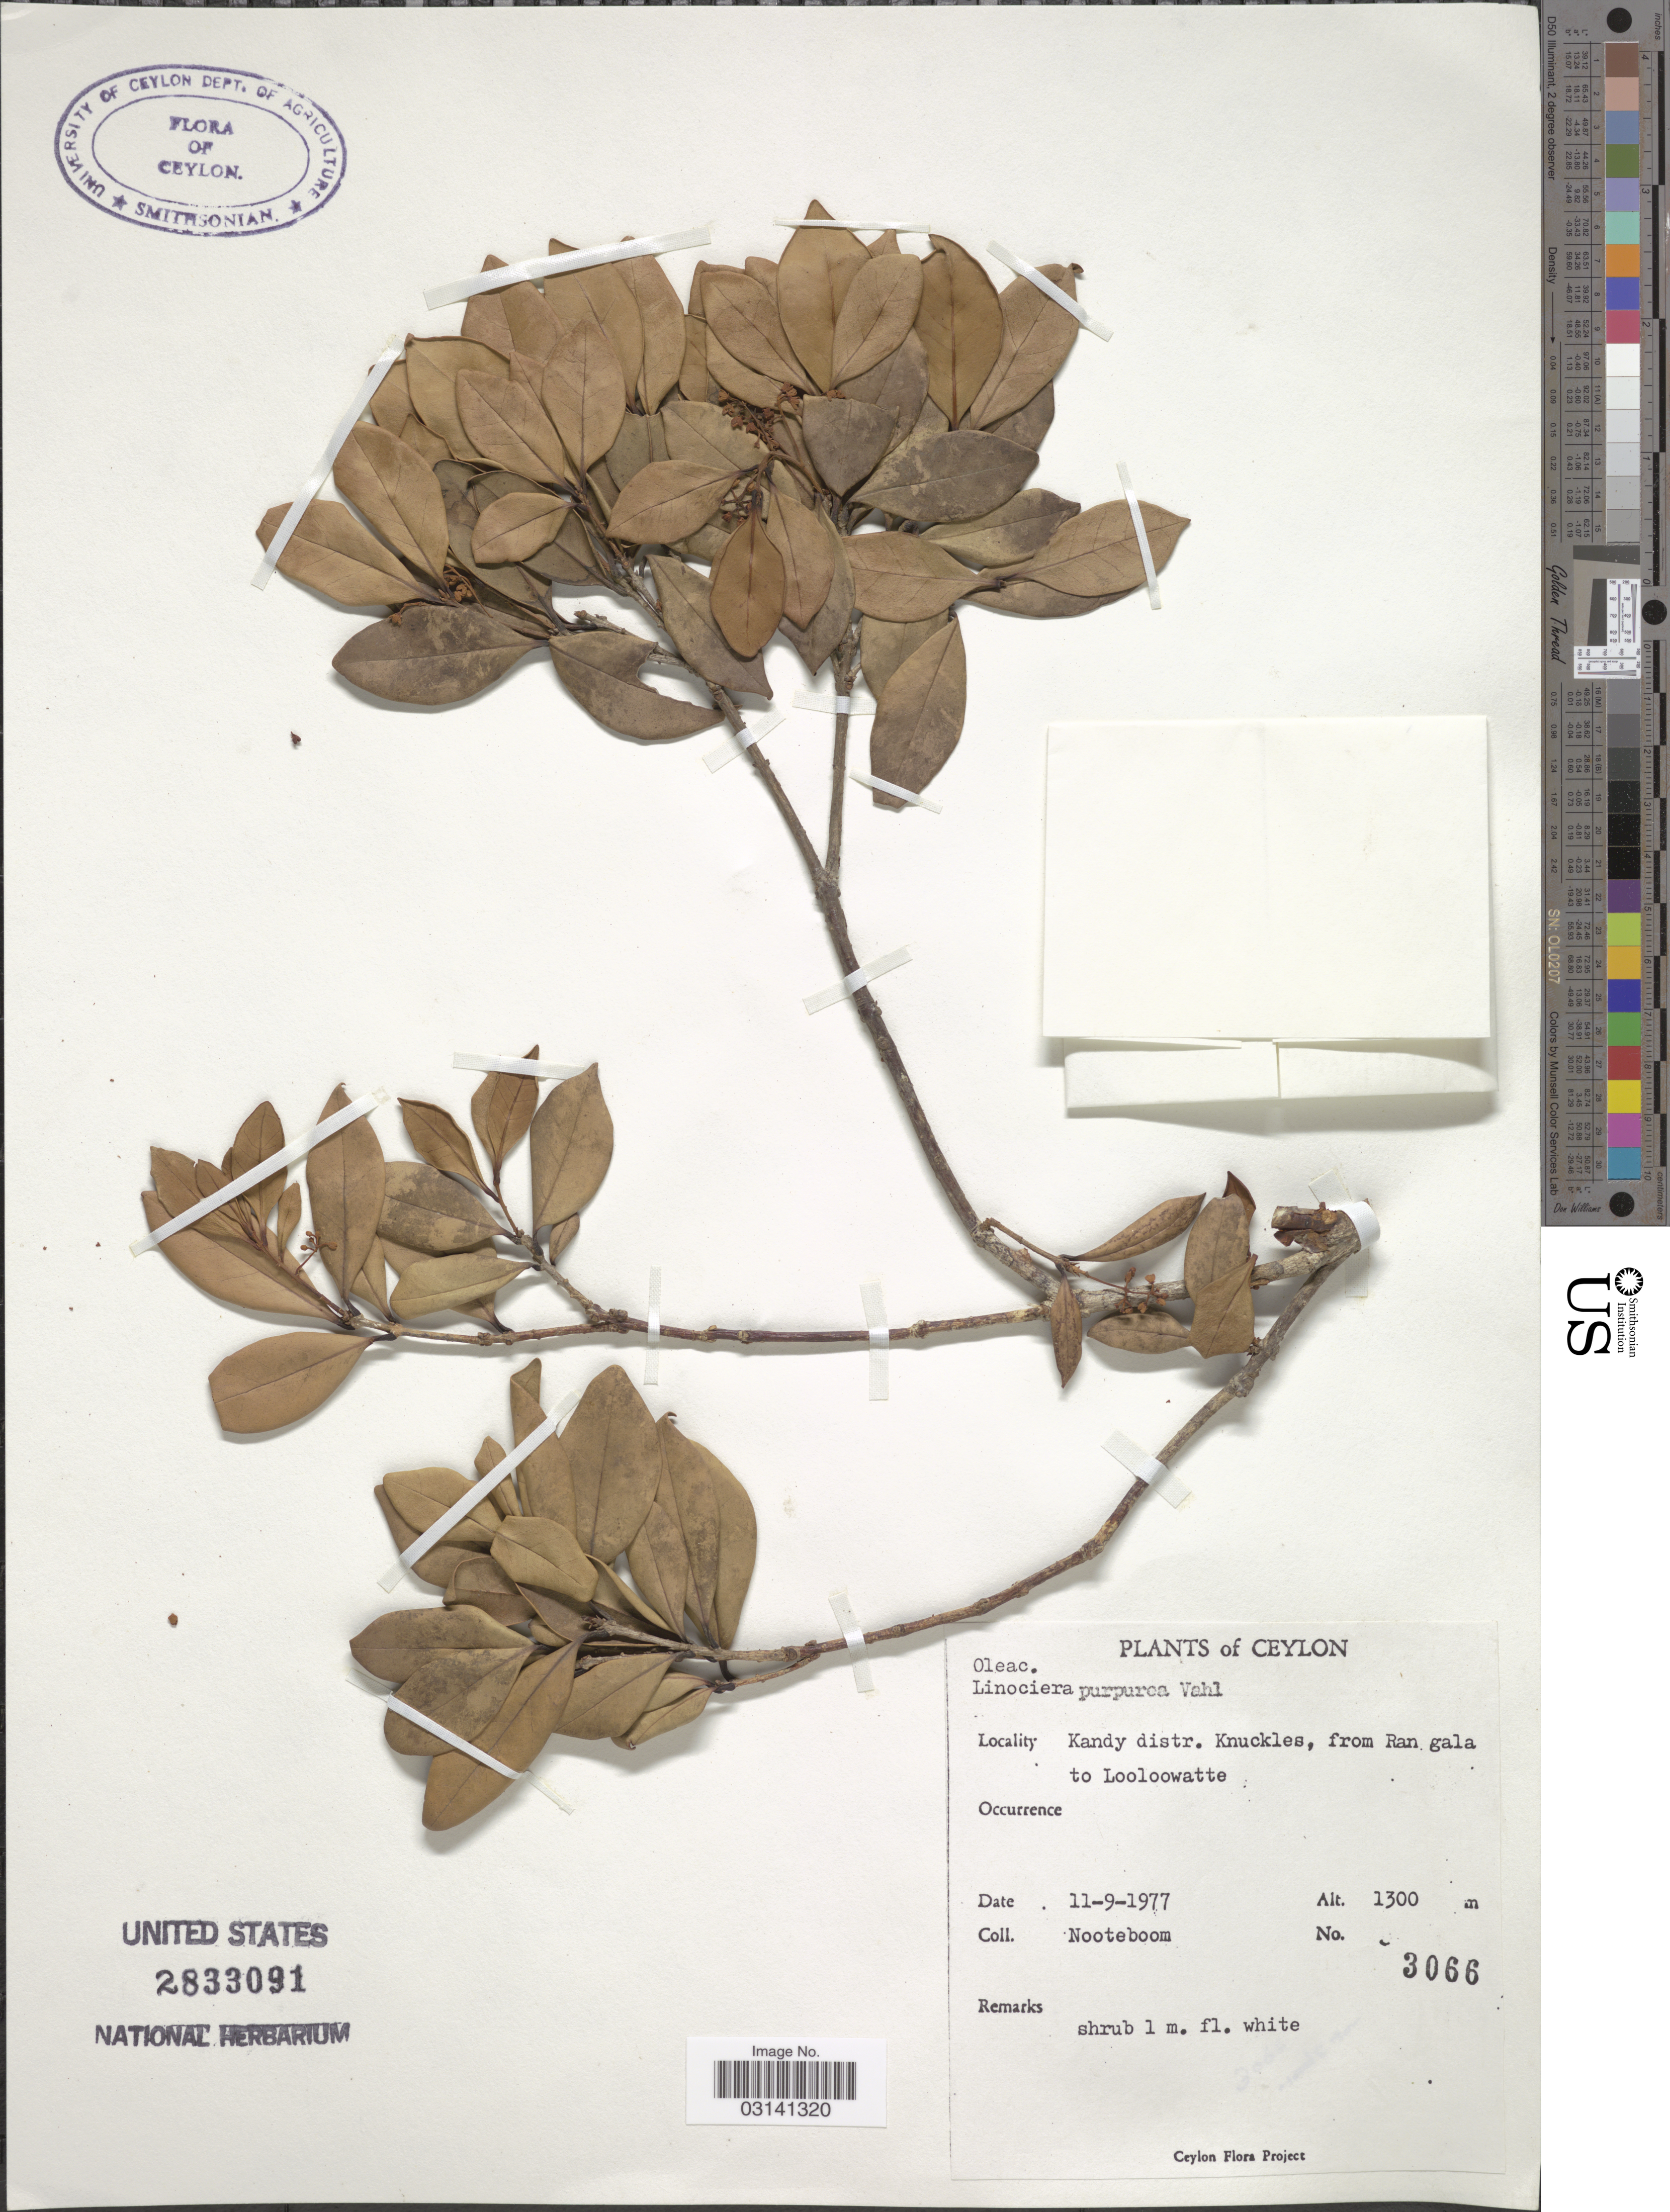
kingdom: Plantae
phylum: Tracheophyta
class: Magnoliopsida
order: Lamiales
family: Oleaceae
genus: Chionanthus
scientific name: Chionanthus purpureus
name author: Lam.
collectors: Nooteboom, --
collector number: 3066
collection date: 1977-09-11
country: Sri Lanka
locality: Ceylon, Kandy distr. Knuckles, from Ran gala to Looloowatte.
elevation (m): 1300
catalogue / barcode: US 2833091